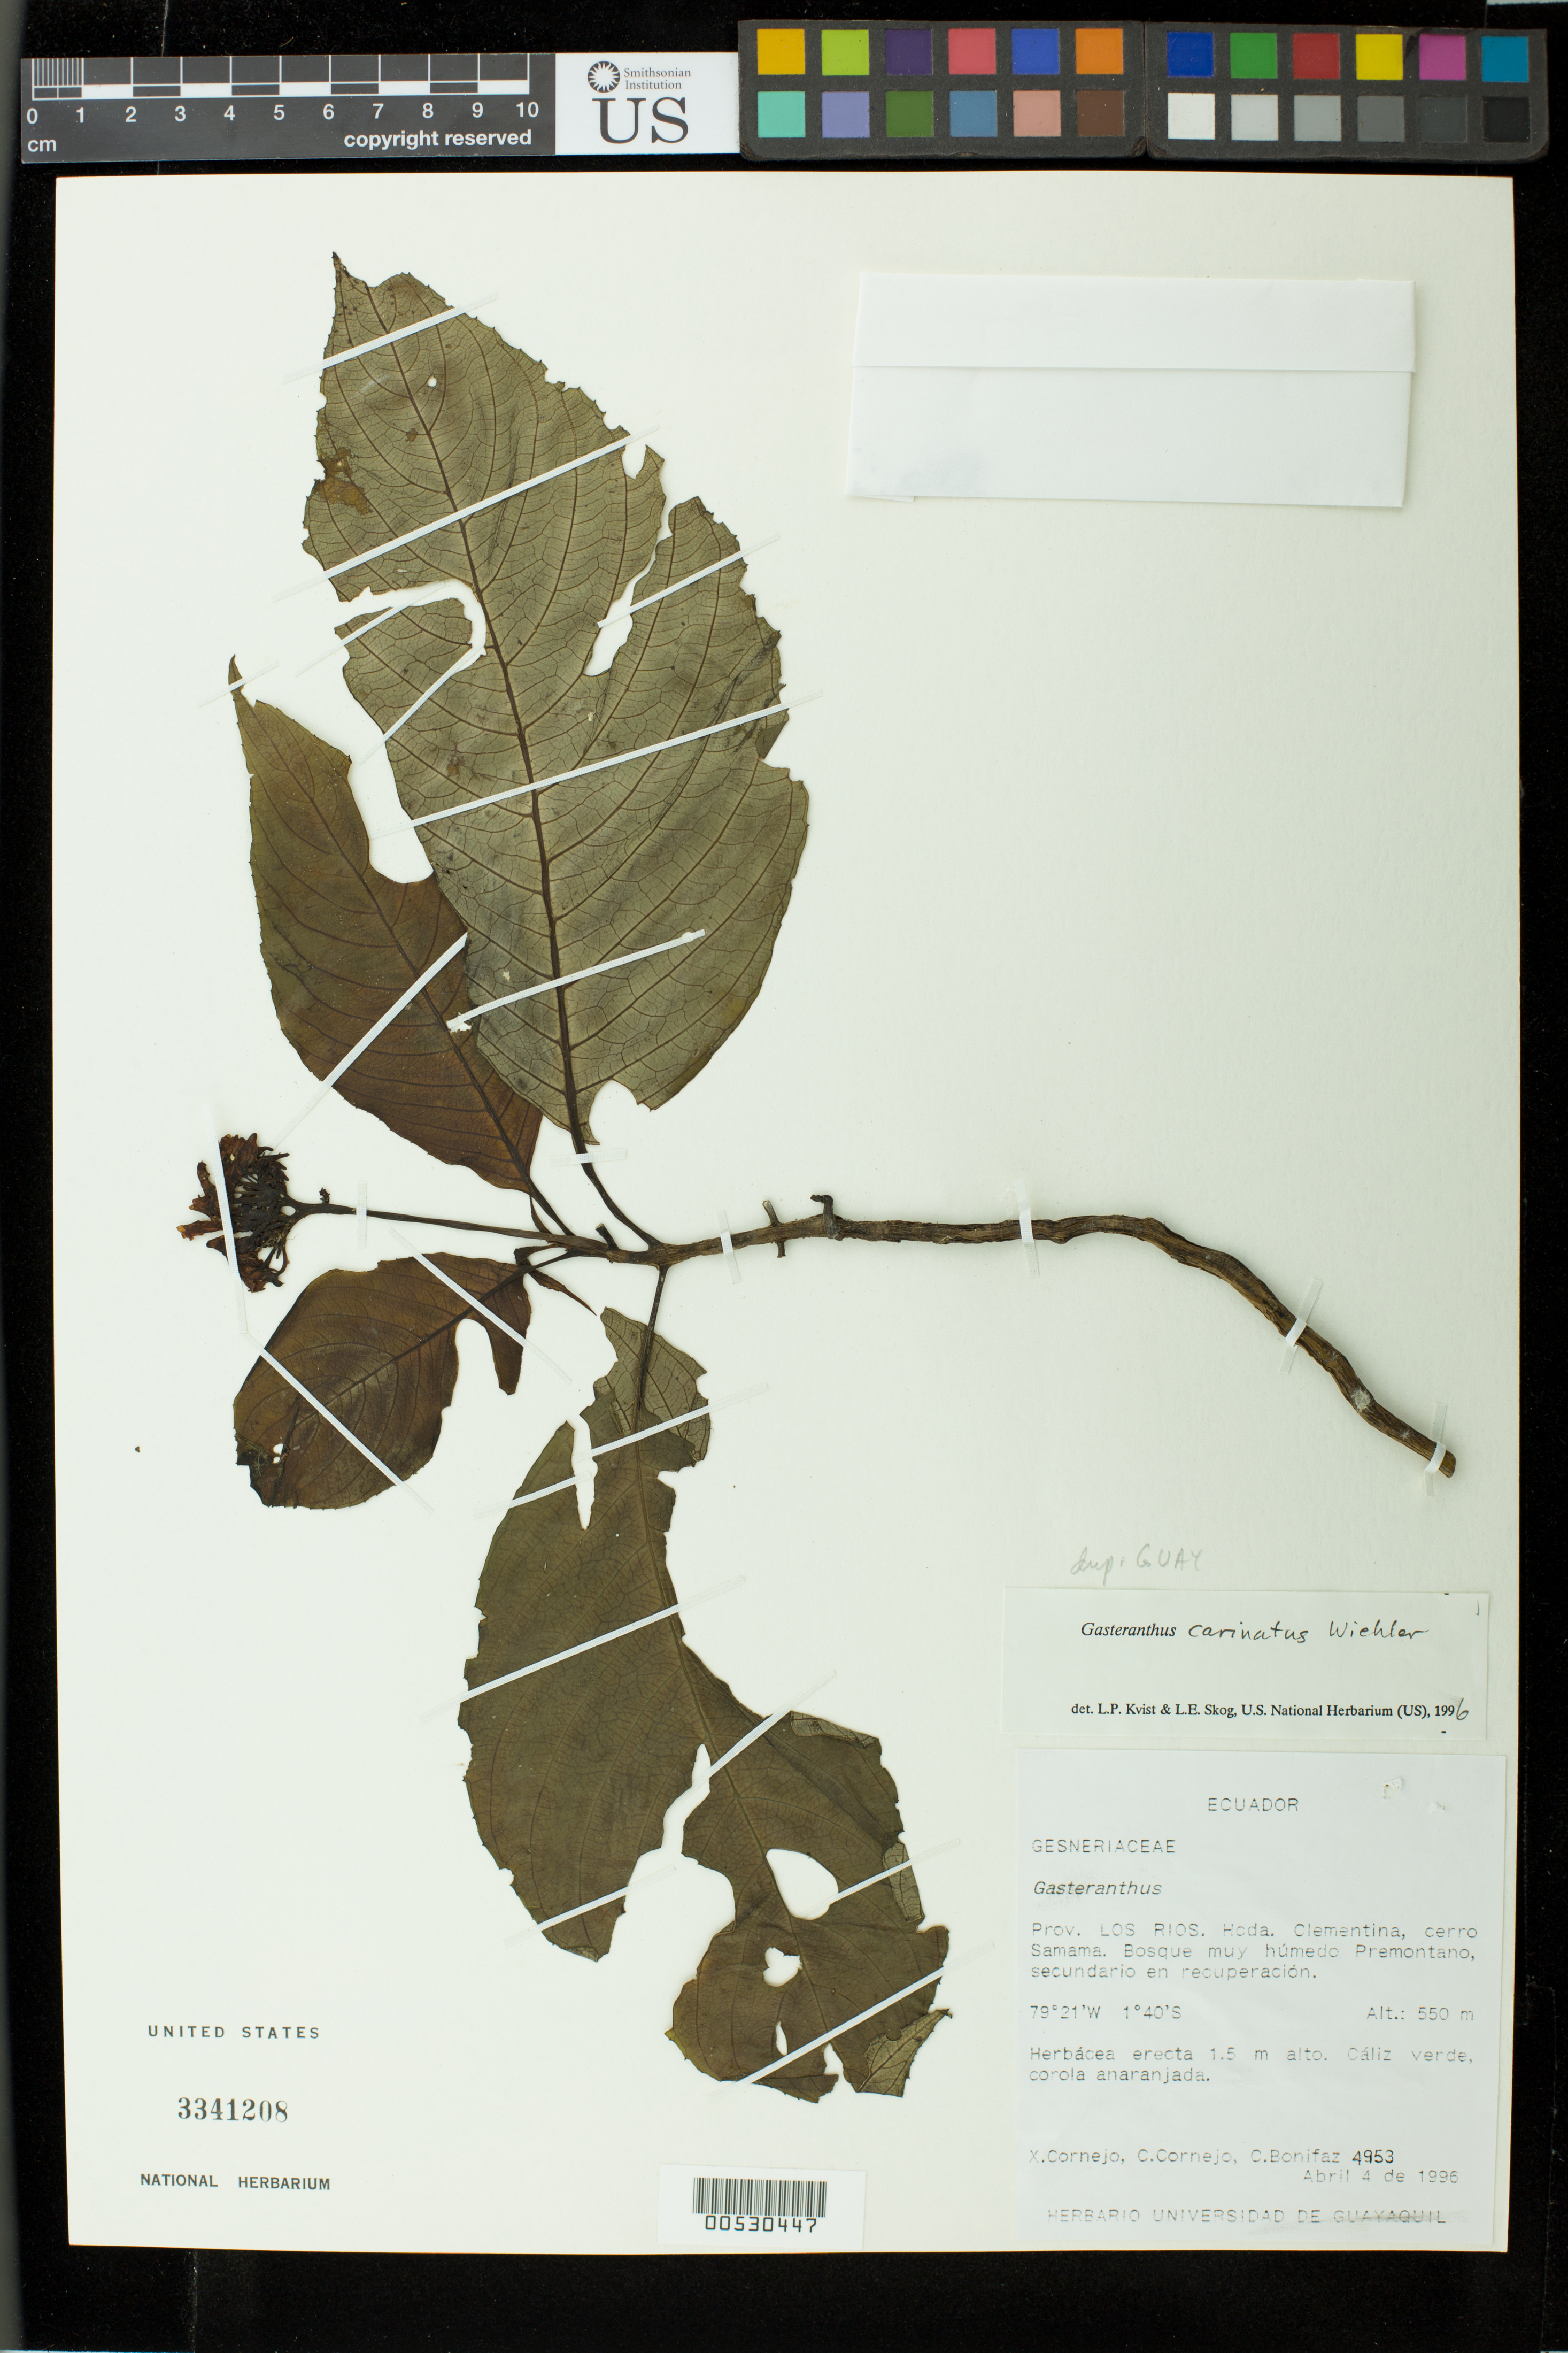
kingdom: Plantae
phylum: Tracheophyta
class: Magnoliopsida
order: Lamiales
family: Gesneriaceae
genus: Gasteranthus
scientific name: Gasteranthus carinatus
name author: Wiehler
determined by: Skog, Laurence E.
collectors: X. F. Cornejo, C. Cornejo & C. Bonifaz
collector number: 4953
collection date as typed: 04 Apr 1996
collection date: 1996-04-04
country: Ecuador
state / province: Los Ríos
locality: Hcda. Clementina, cerro Samama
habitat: Bosque muy húmedo premontano, secundario en recuperación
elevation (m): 550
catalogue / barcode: US 3341208